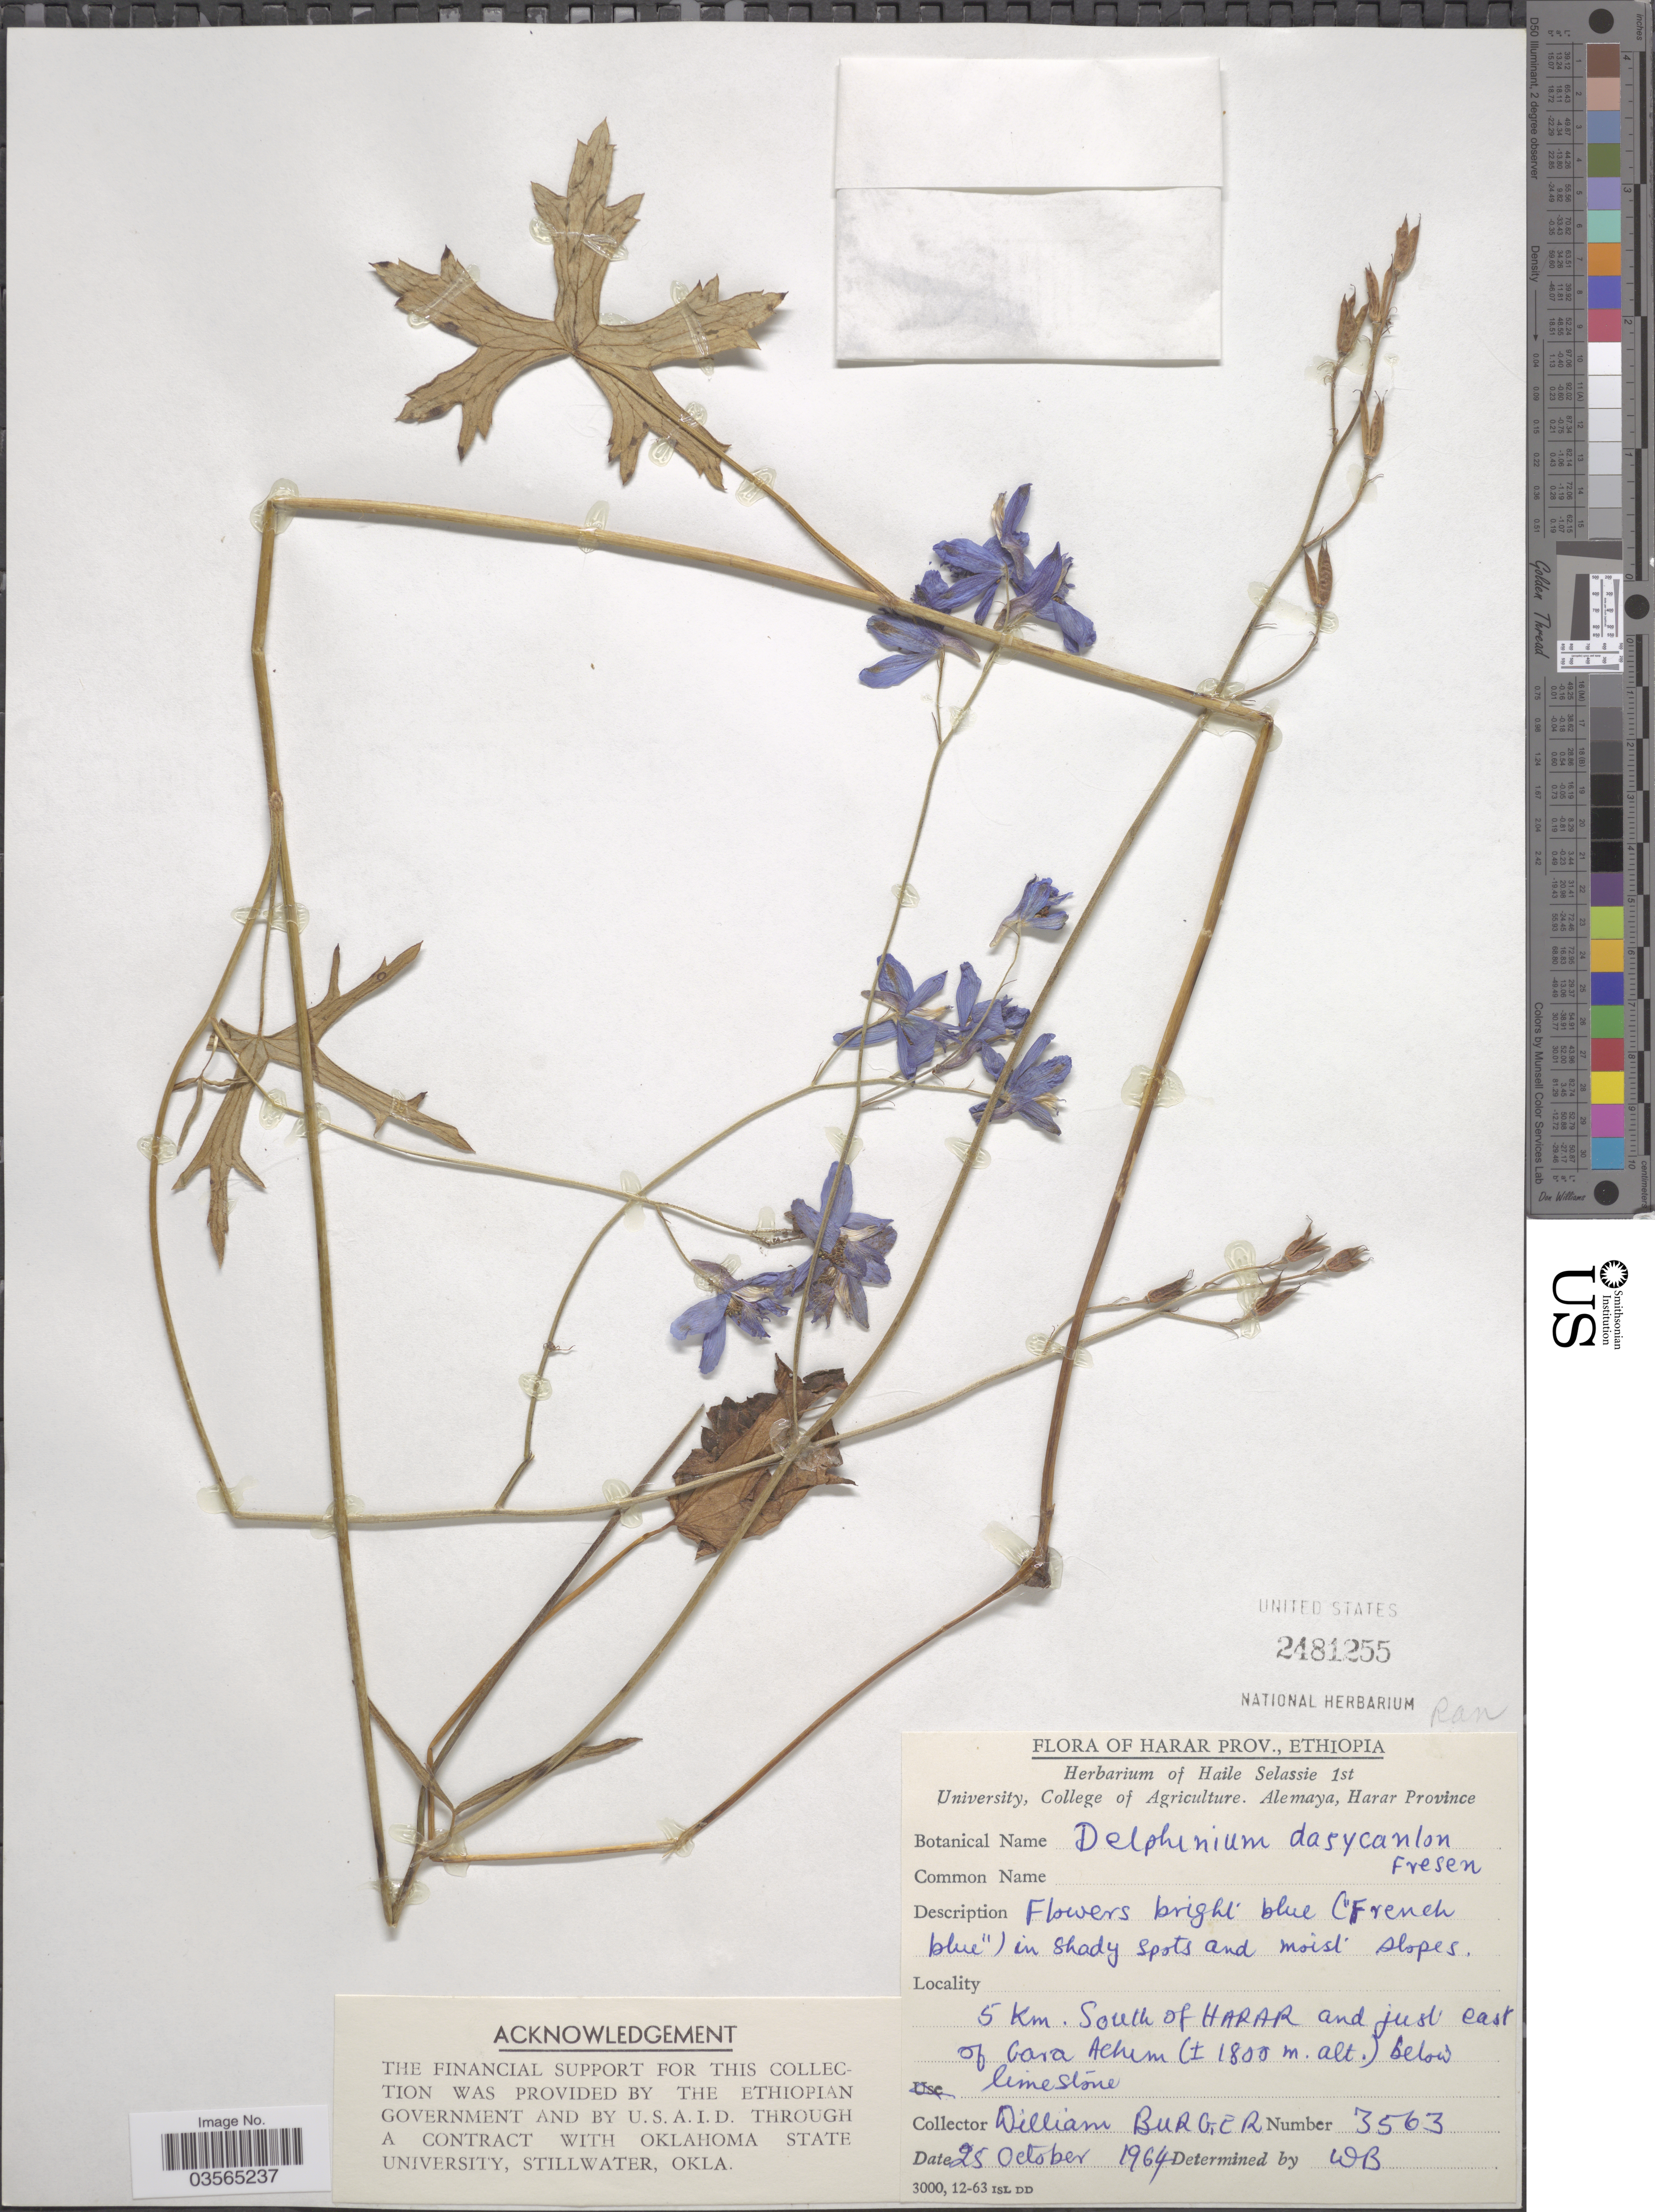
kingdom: Plantae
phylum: Tracheophyta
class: Magnoliopsida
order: Ranunculales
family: Ranunculaceae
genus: Delphinium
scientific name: Delphinium dasycaulon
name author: Fresen.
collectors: W. Burger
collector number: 3563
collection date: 1964-10-25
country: Ethiopia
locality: Harar Prov. 5 Km. South of Harar and just east of Gara Achim below limestone.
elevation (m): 1800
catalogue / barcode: US 2481255